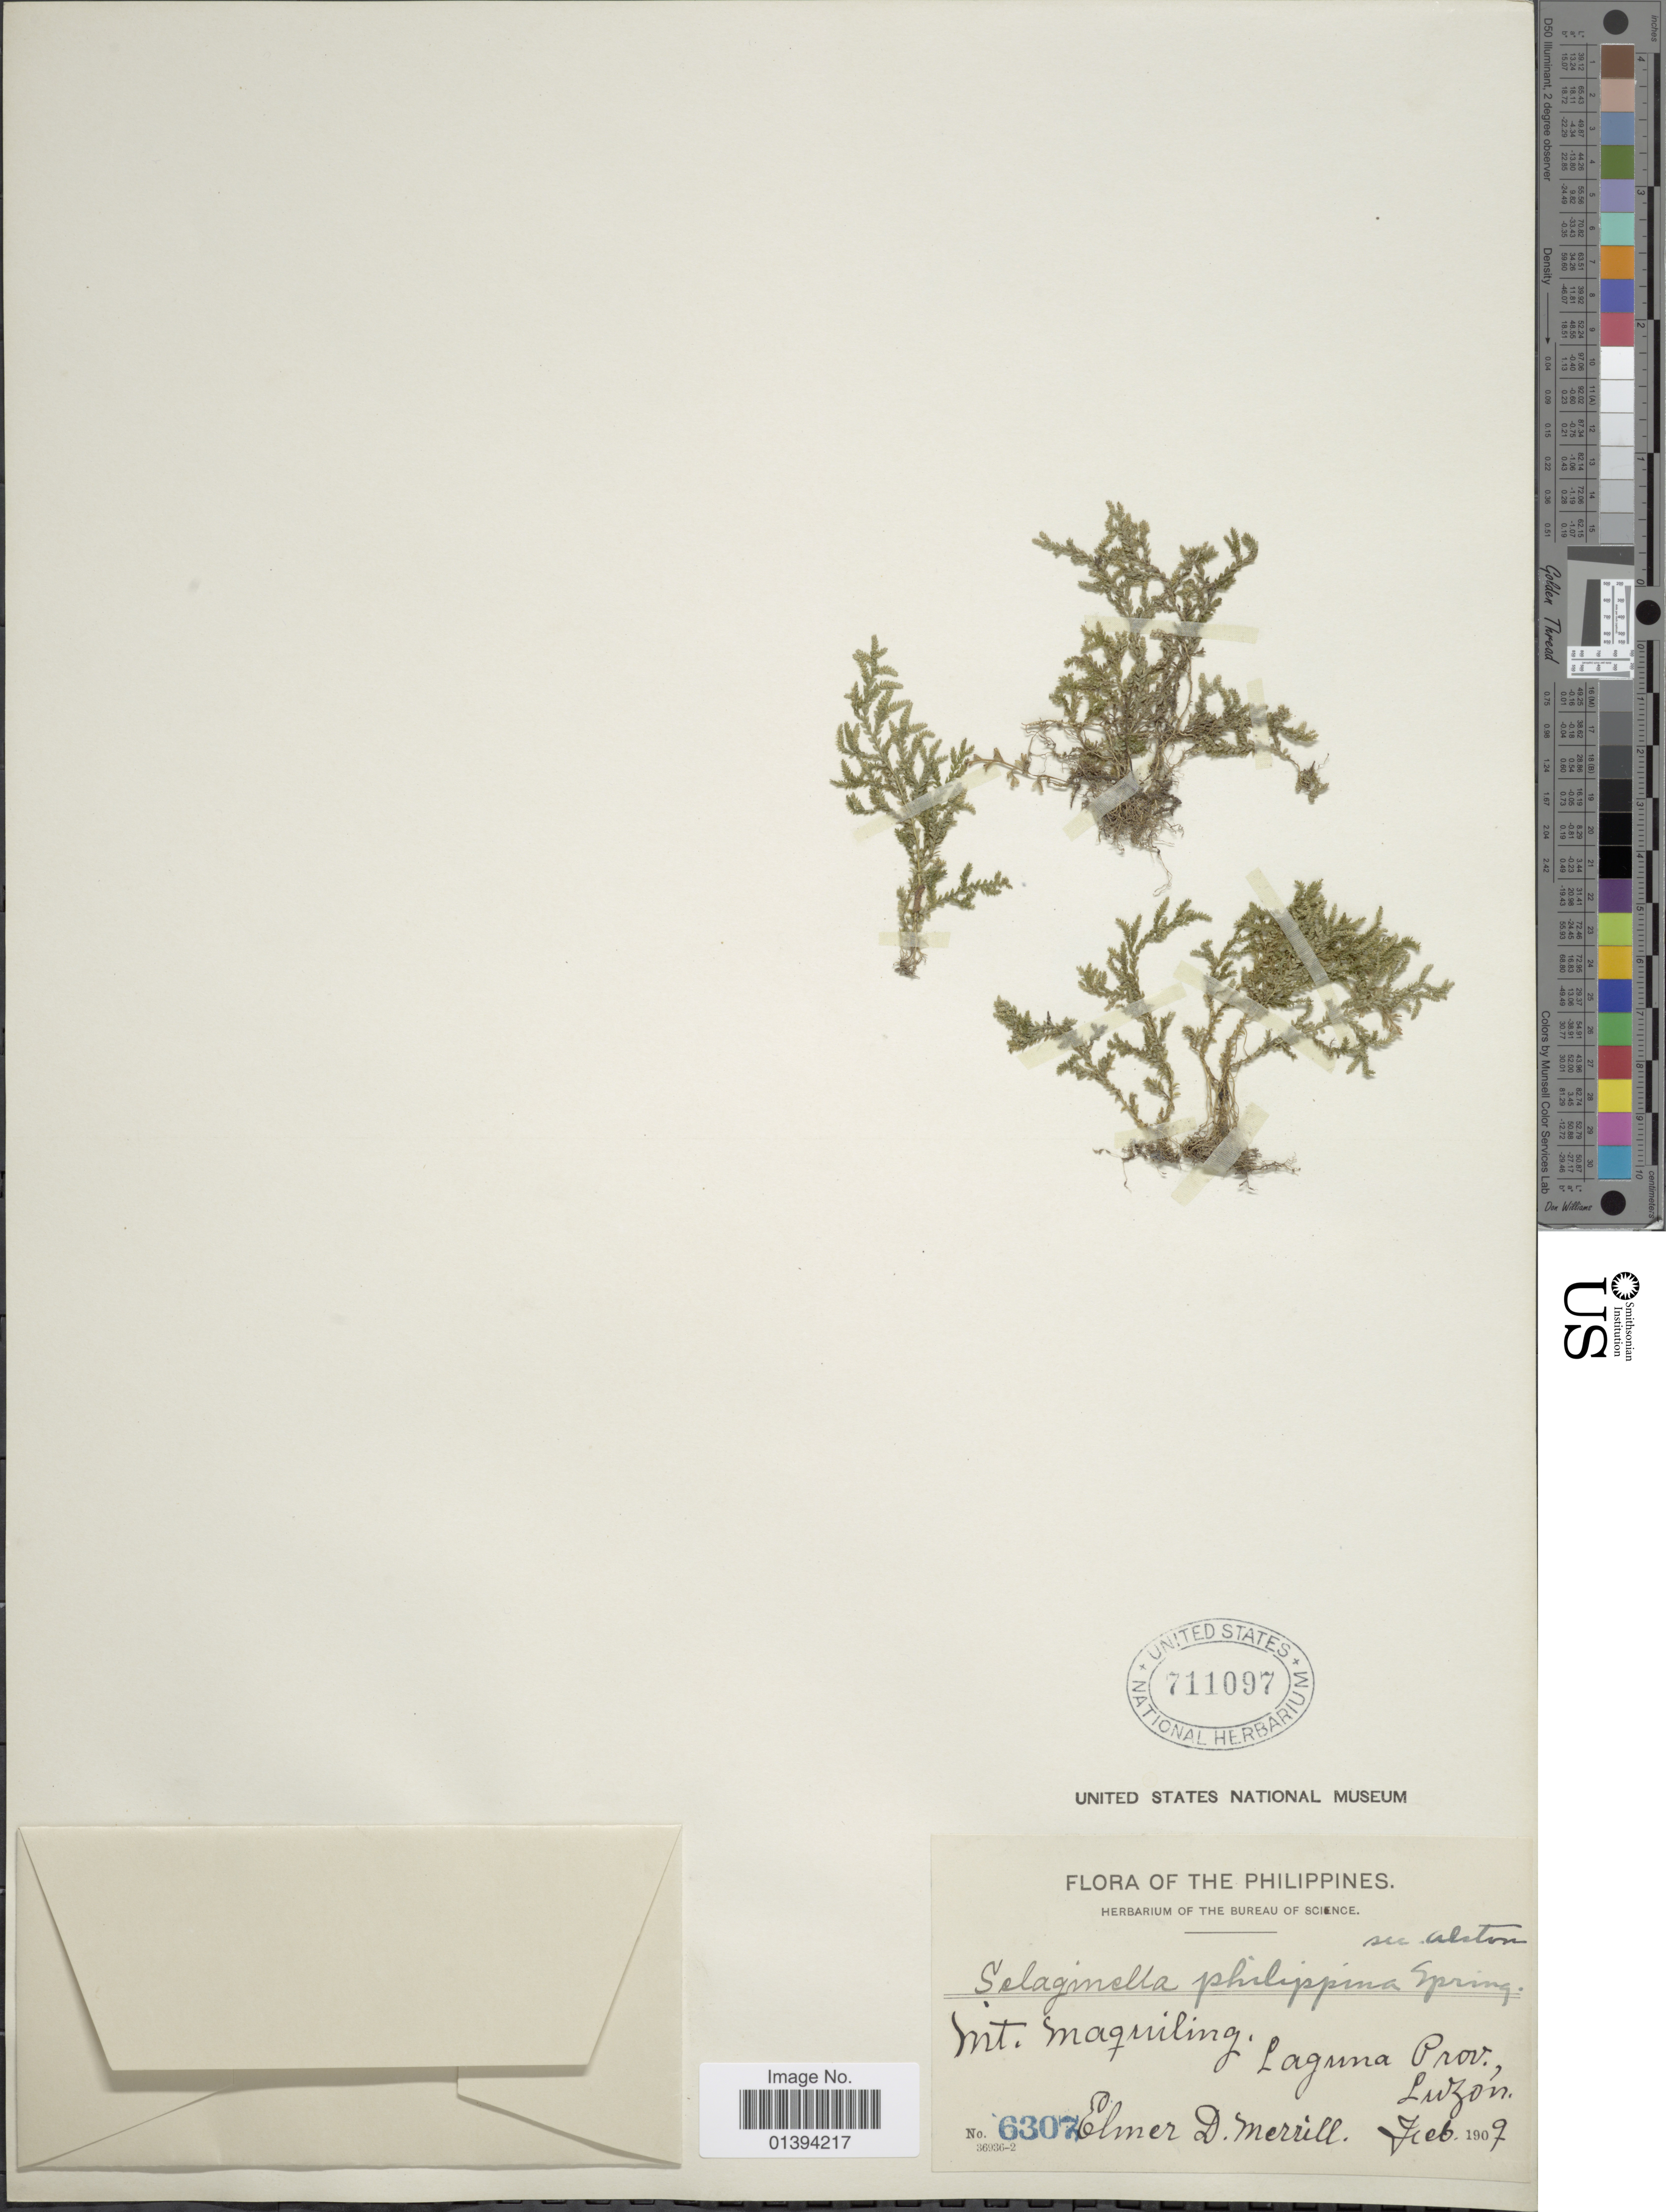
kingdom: Plantae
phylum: Tracheophyta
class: Lycopodiopsida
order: Selaginellales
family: Selaginellaceae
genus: Selaginella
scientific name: Selaginella philippina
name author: Spring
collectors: E. D. Merrill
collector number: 6307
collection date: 1907-02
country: Philippines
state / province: Central Luzon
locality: Mt. Maquiling, Laguna Prov. Luzon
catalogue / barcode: US 711097